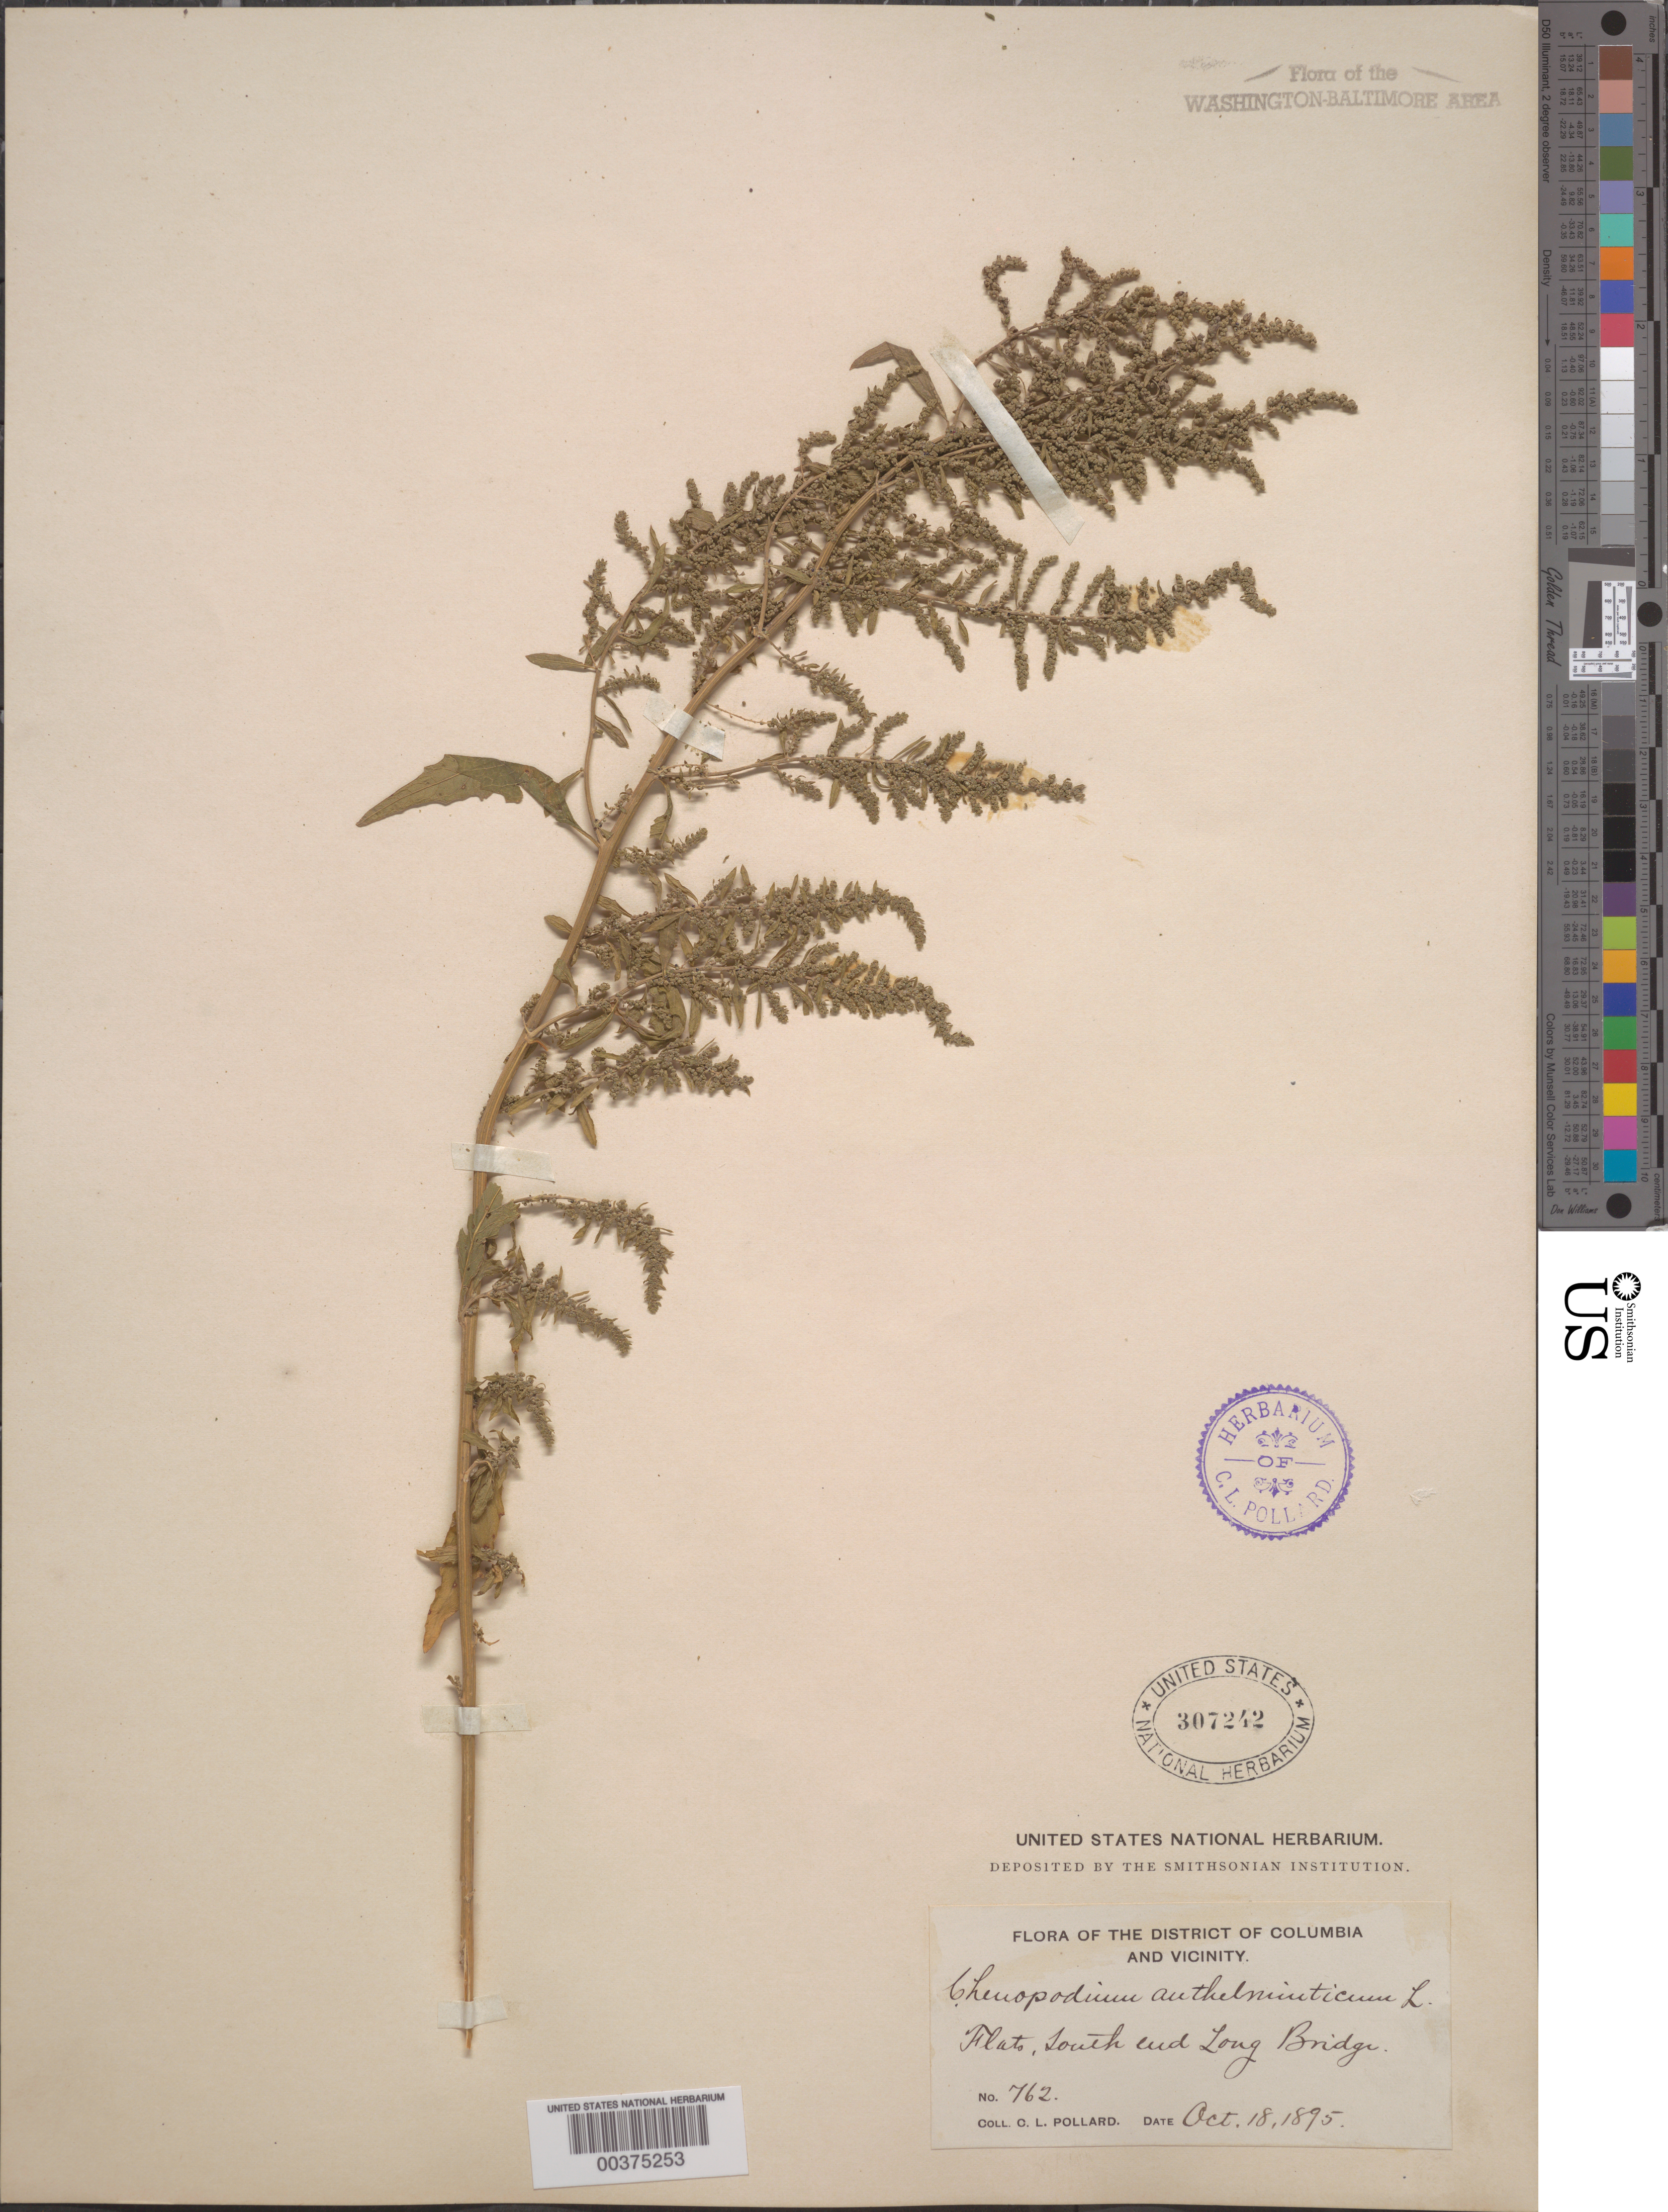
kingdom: Plantae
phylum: Tracheophyta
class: Magnoliopsida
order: Caryophyllales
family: Amaranthaceae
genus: Chenopodium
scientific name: Chenopodium ambrosioides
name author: L.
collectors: C. L. Pollard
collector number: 762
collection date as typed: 18 Oct 1895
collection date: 1895-10-18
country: United States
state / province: District of Columbia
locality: South end Long Bridge, flats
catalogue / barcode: US 307242